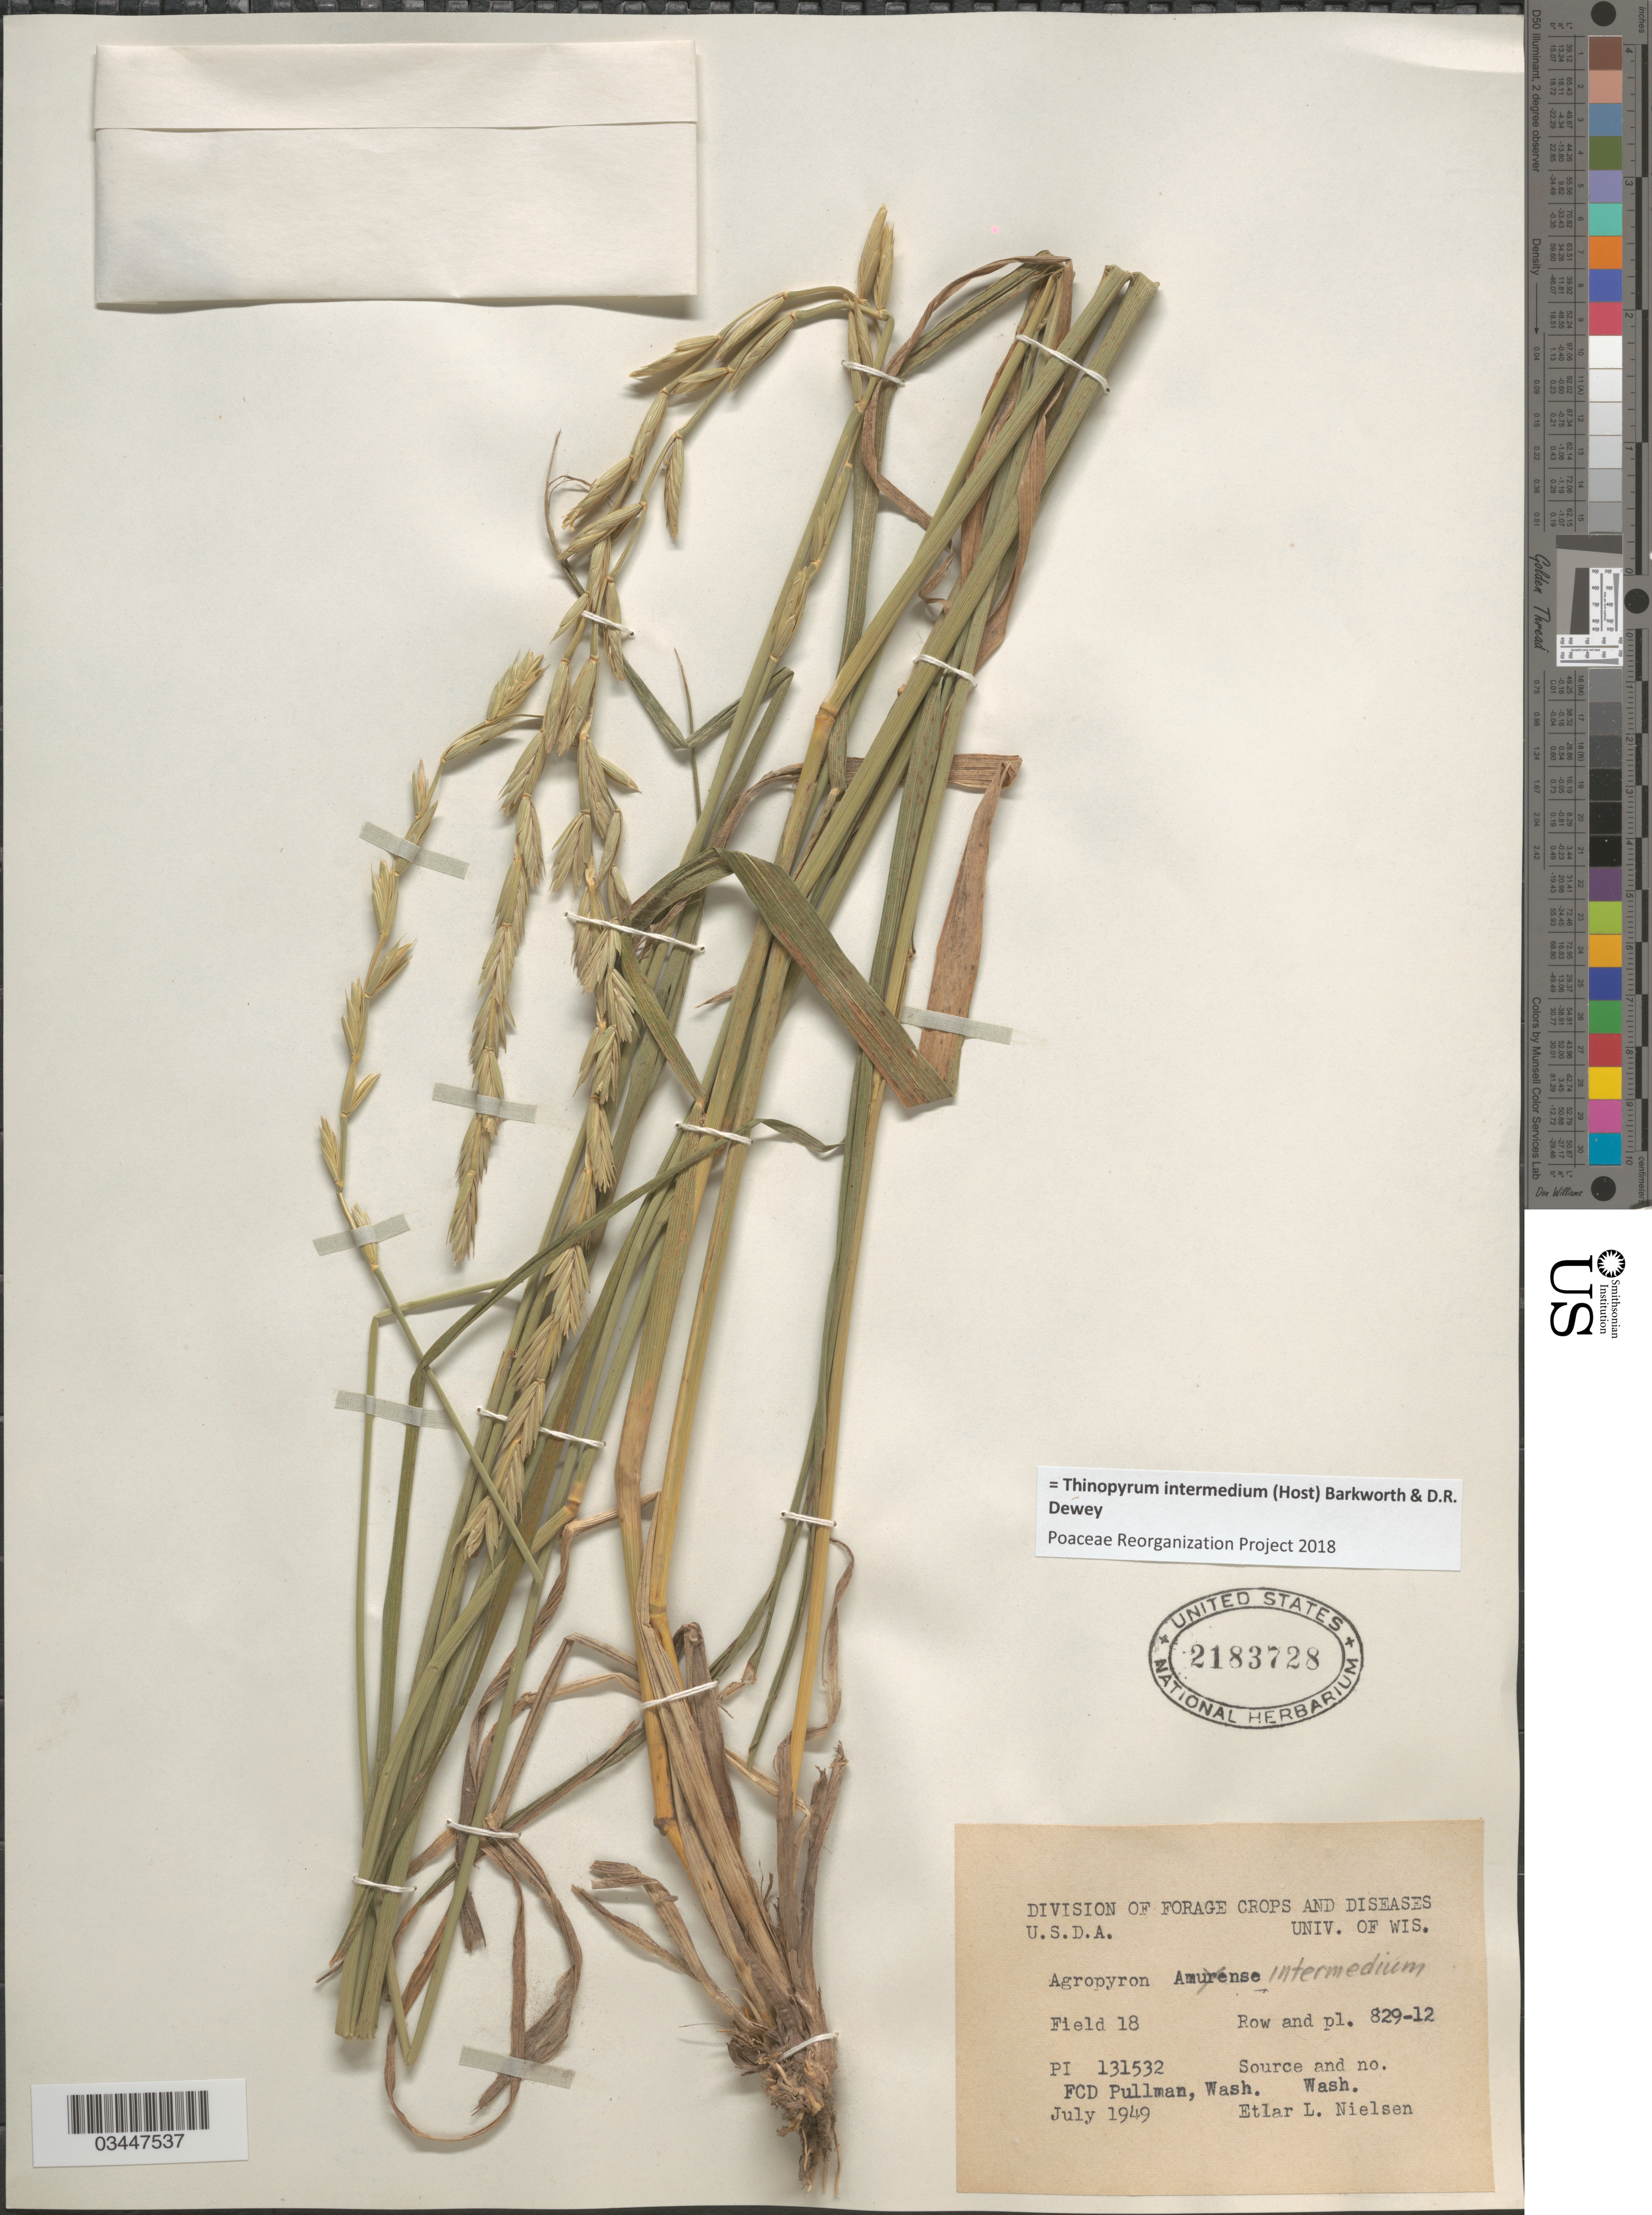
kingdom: Plantae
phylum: Tracheophyta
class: Liliopsida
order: Poales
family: Poaceae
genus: Thinopyrum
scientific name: Thinopyrum intermedium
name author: (Host) Barkworth & Dewey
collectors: E. L. Nielsen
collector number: PI131532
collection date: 1949-07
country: United States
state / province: Washington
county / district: Whitman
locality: Field 18. Row and pl. 829-12. FCD Pullman.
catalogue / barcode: US 2183728